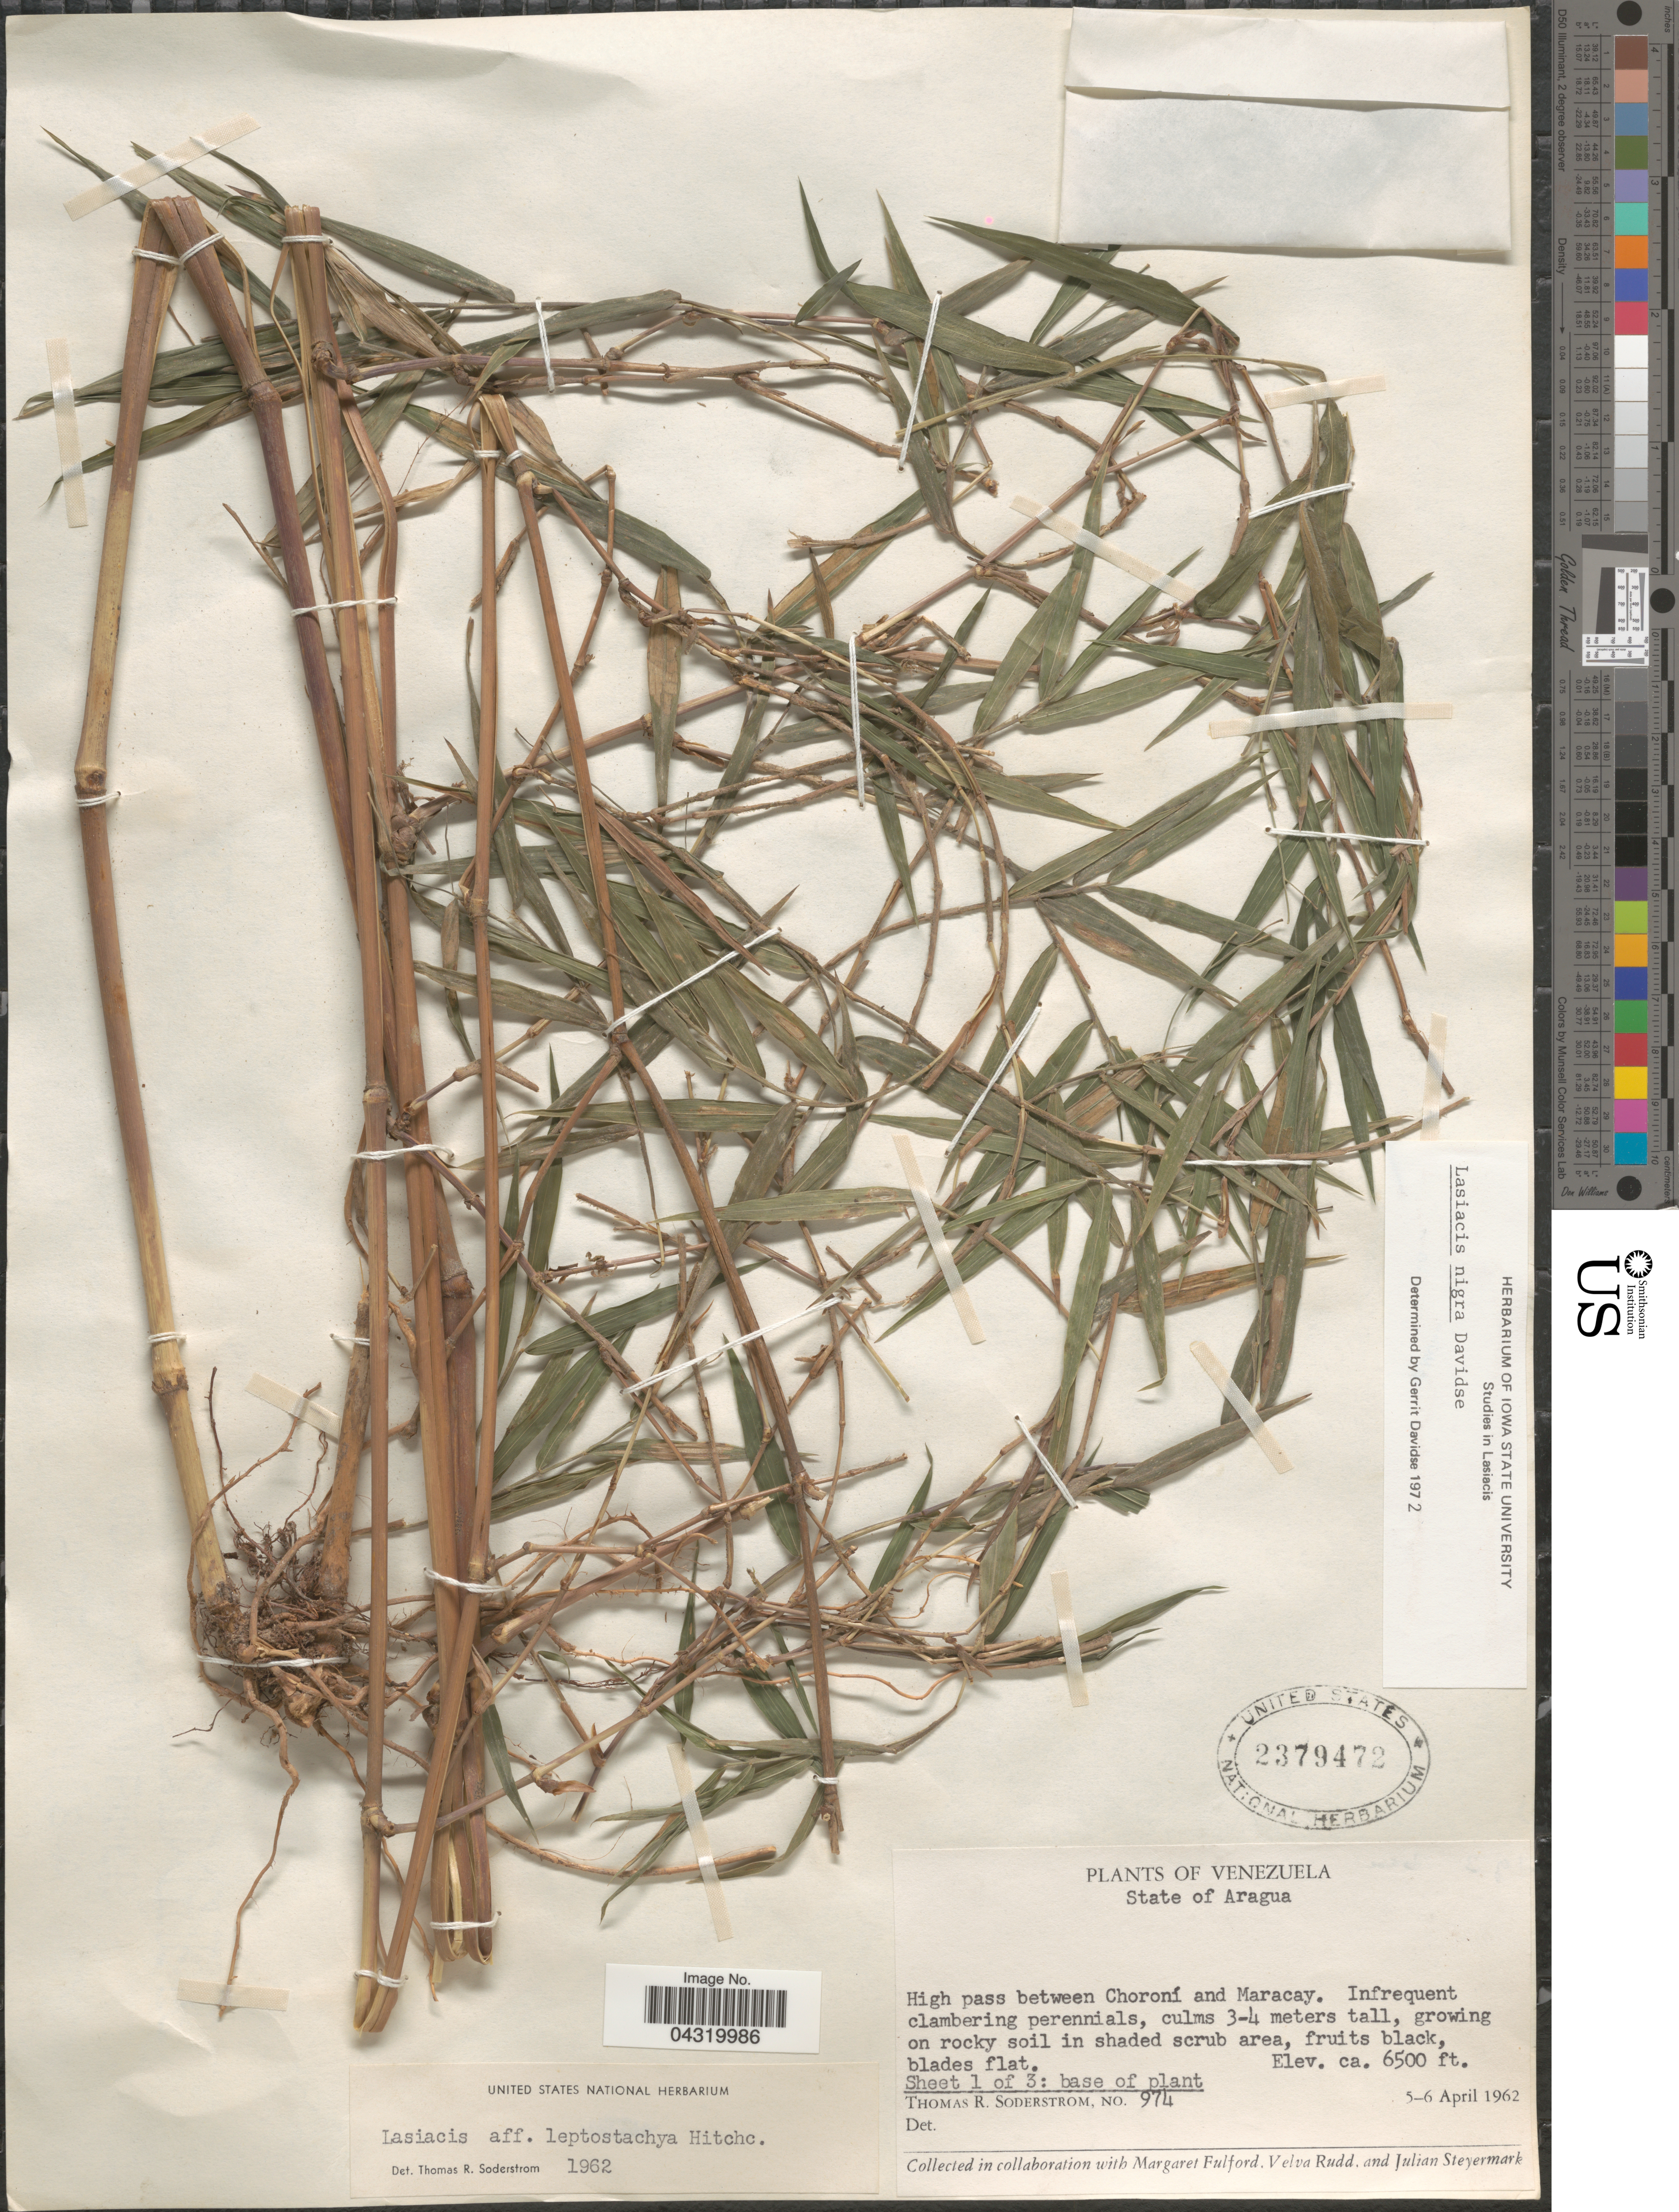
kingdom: Plantae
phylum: Tracheophyta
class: Liliopsida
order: Poales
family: Poaceae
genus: Lasiacis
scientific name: Lasiacis nigra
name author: Davidse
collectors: T. R. Soderstrom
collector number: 974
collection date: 1962-04-05/1962-04-06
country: Venezuela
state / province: Aragua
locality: High pass between Choroní and Maracay.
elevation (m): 1981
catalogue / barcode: US 2379472